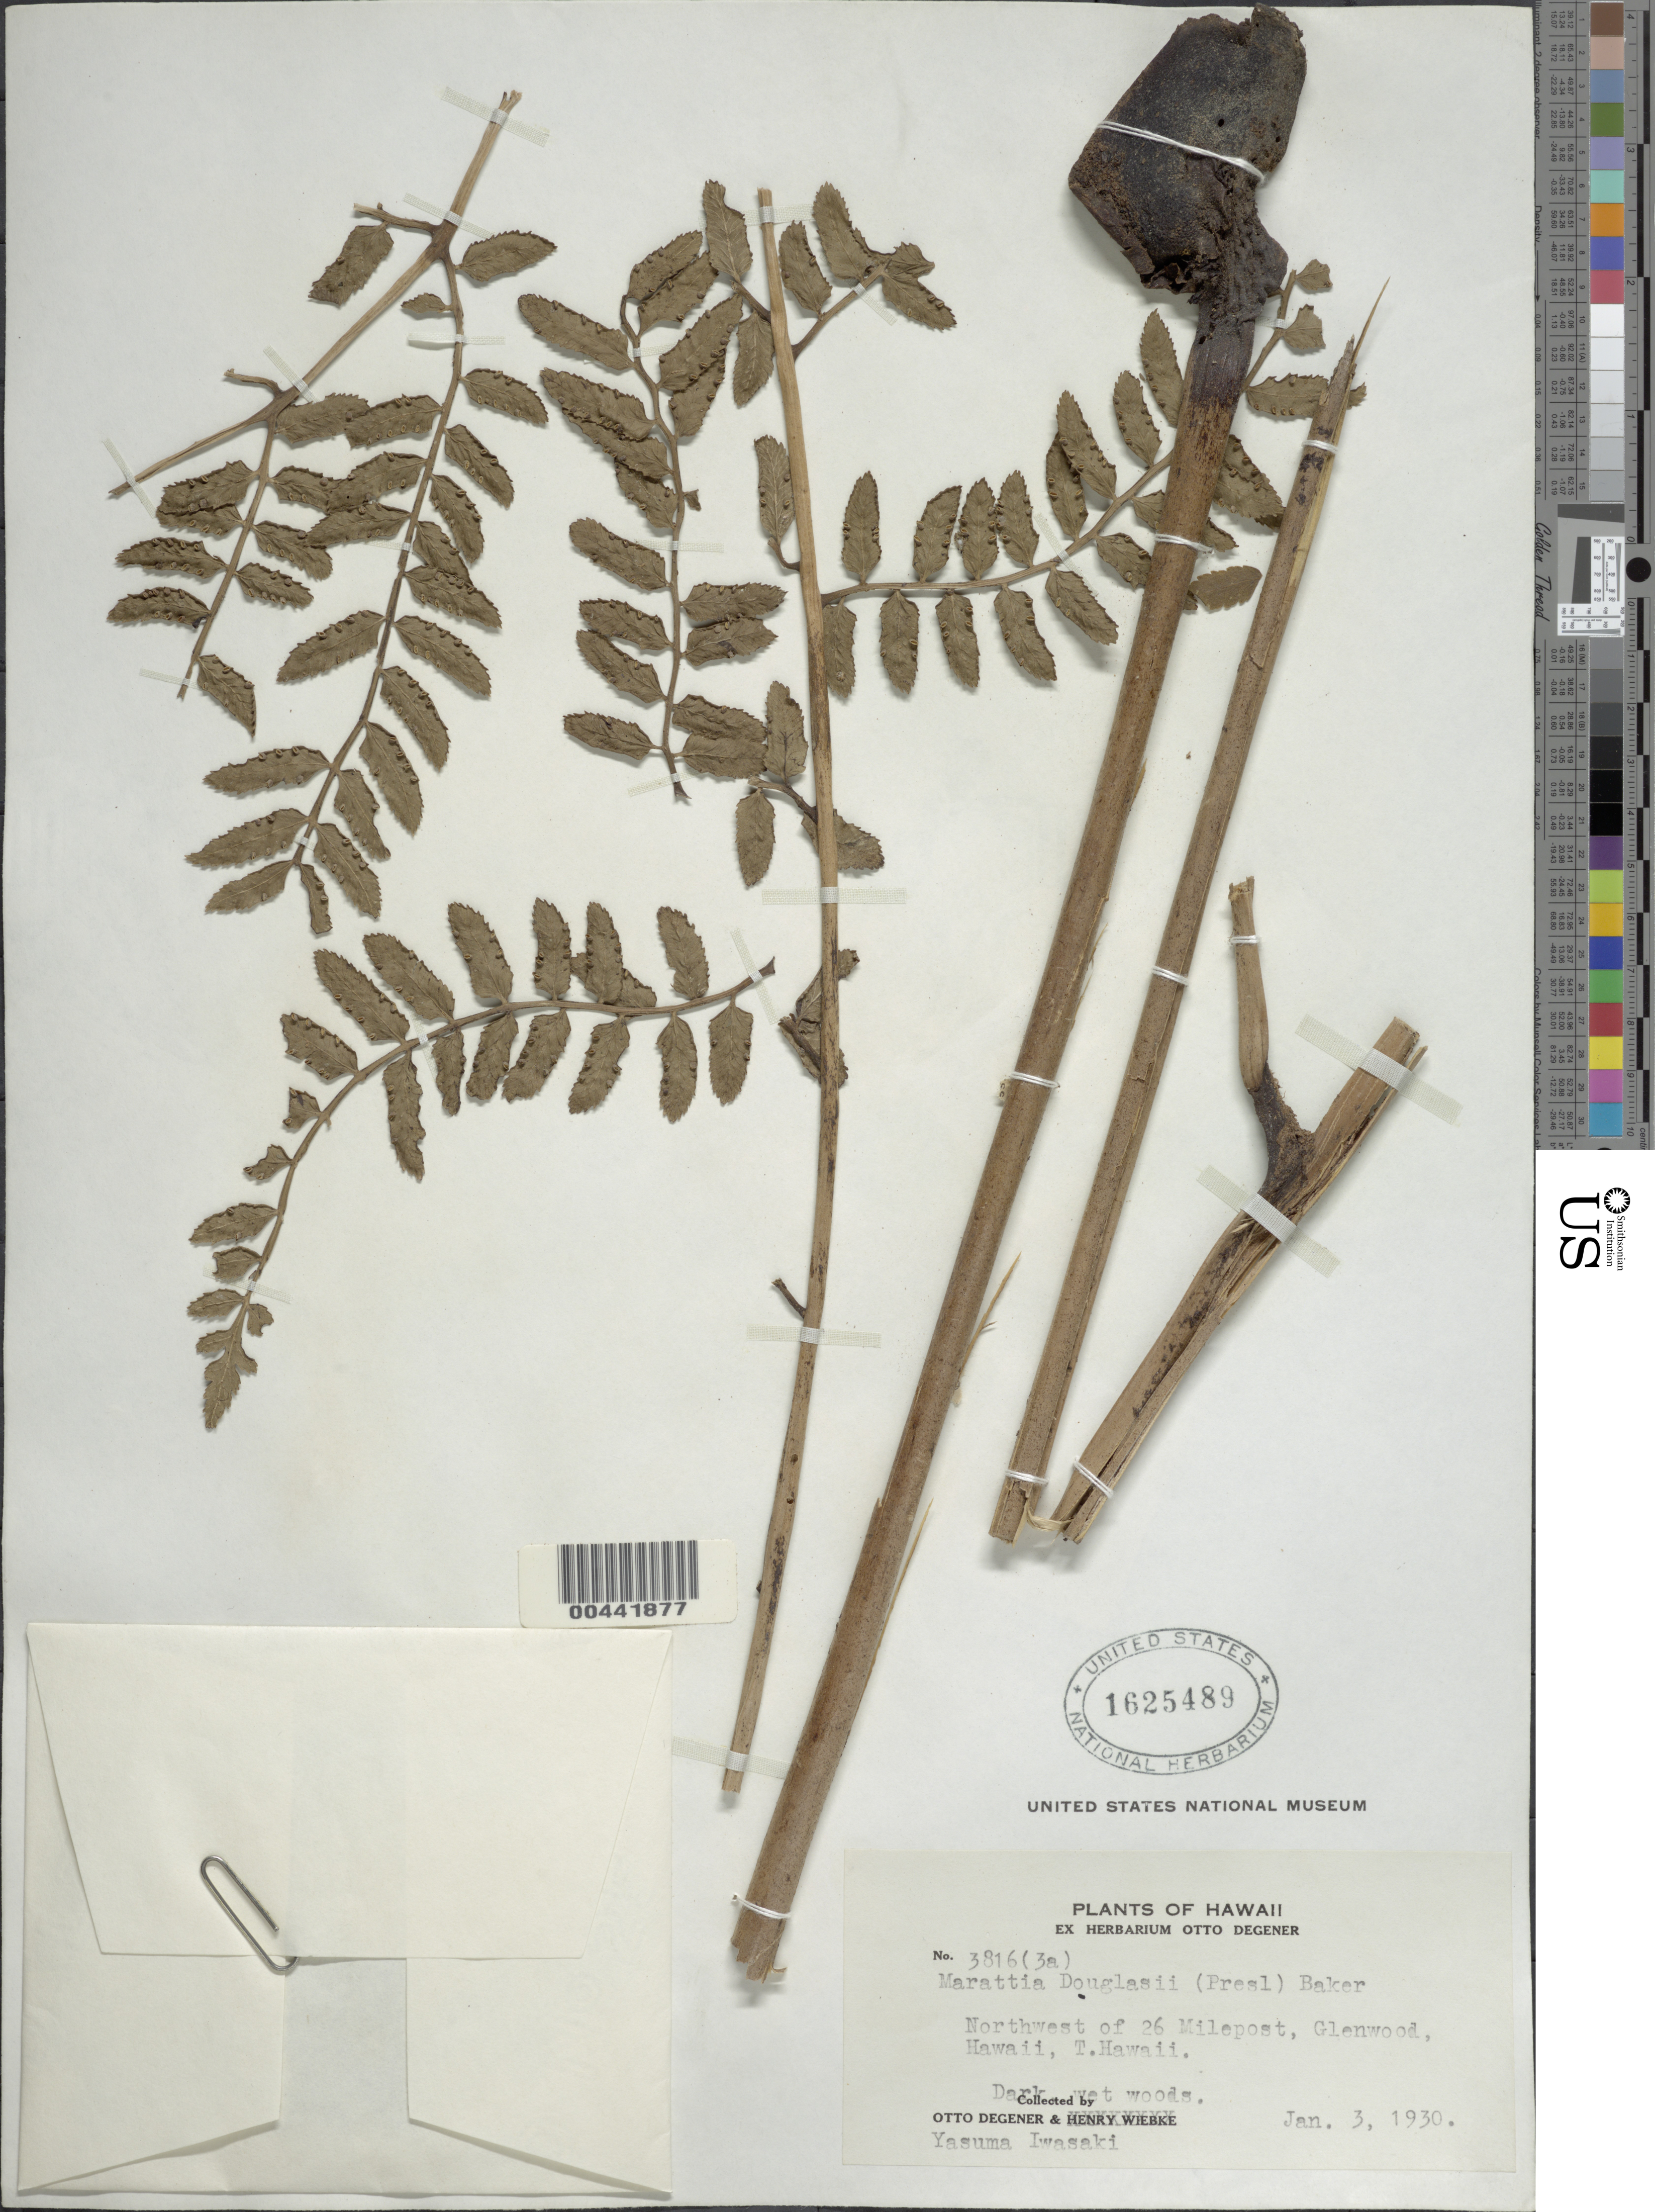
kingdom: Plantae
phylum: Tracheophyta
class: Polypodiopsida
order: Marattiales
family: Marattiaceae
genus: Marattia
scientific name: Marattia douglasii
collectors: O. Degener & Y. Iwasaki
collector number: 3816(3a)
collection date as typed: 3 Jan 1930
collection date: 1930-01-03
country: United States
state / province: Hawaii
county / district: Hawaii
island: Hawaii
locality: NW of 26 Milepost, Glenwood, Hawaii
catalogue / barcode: US 1625489